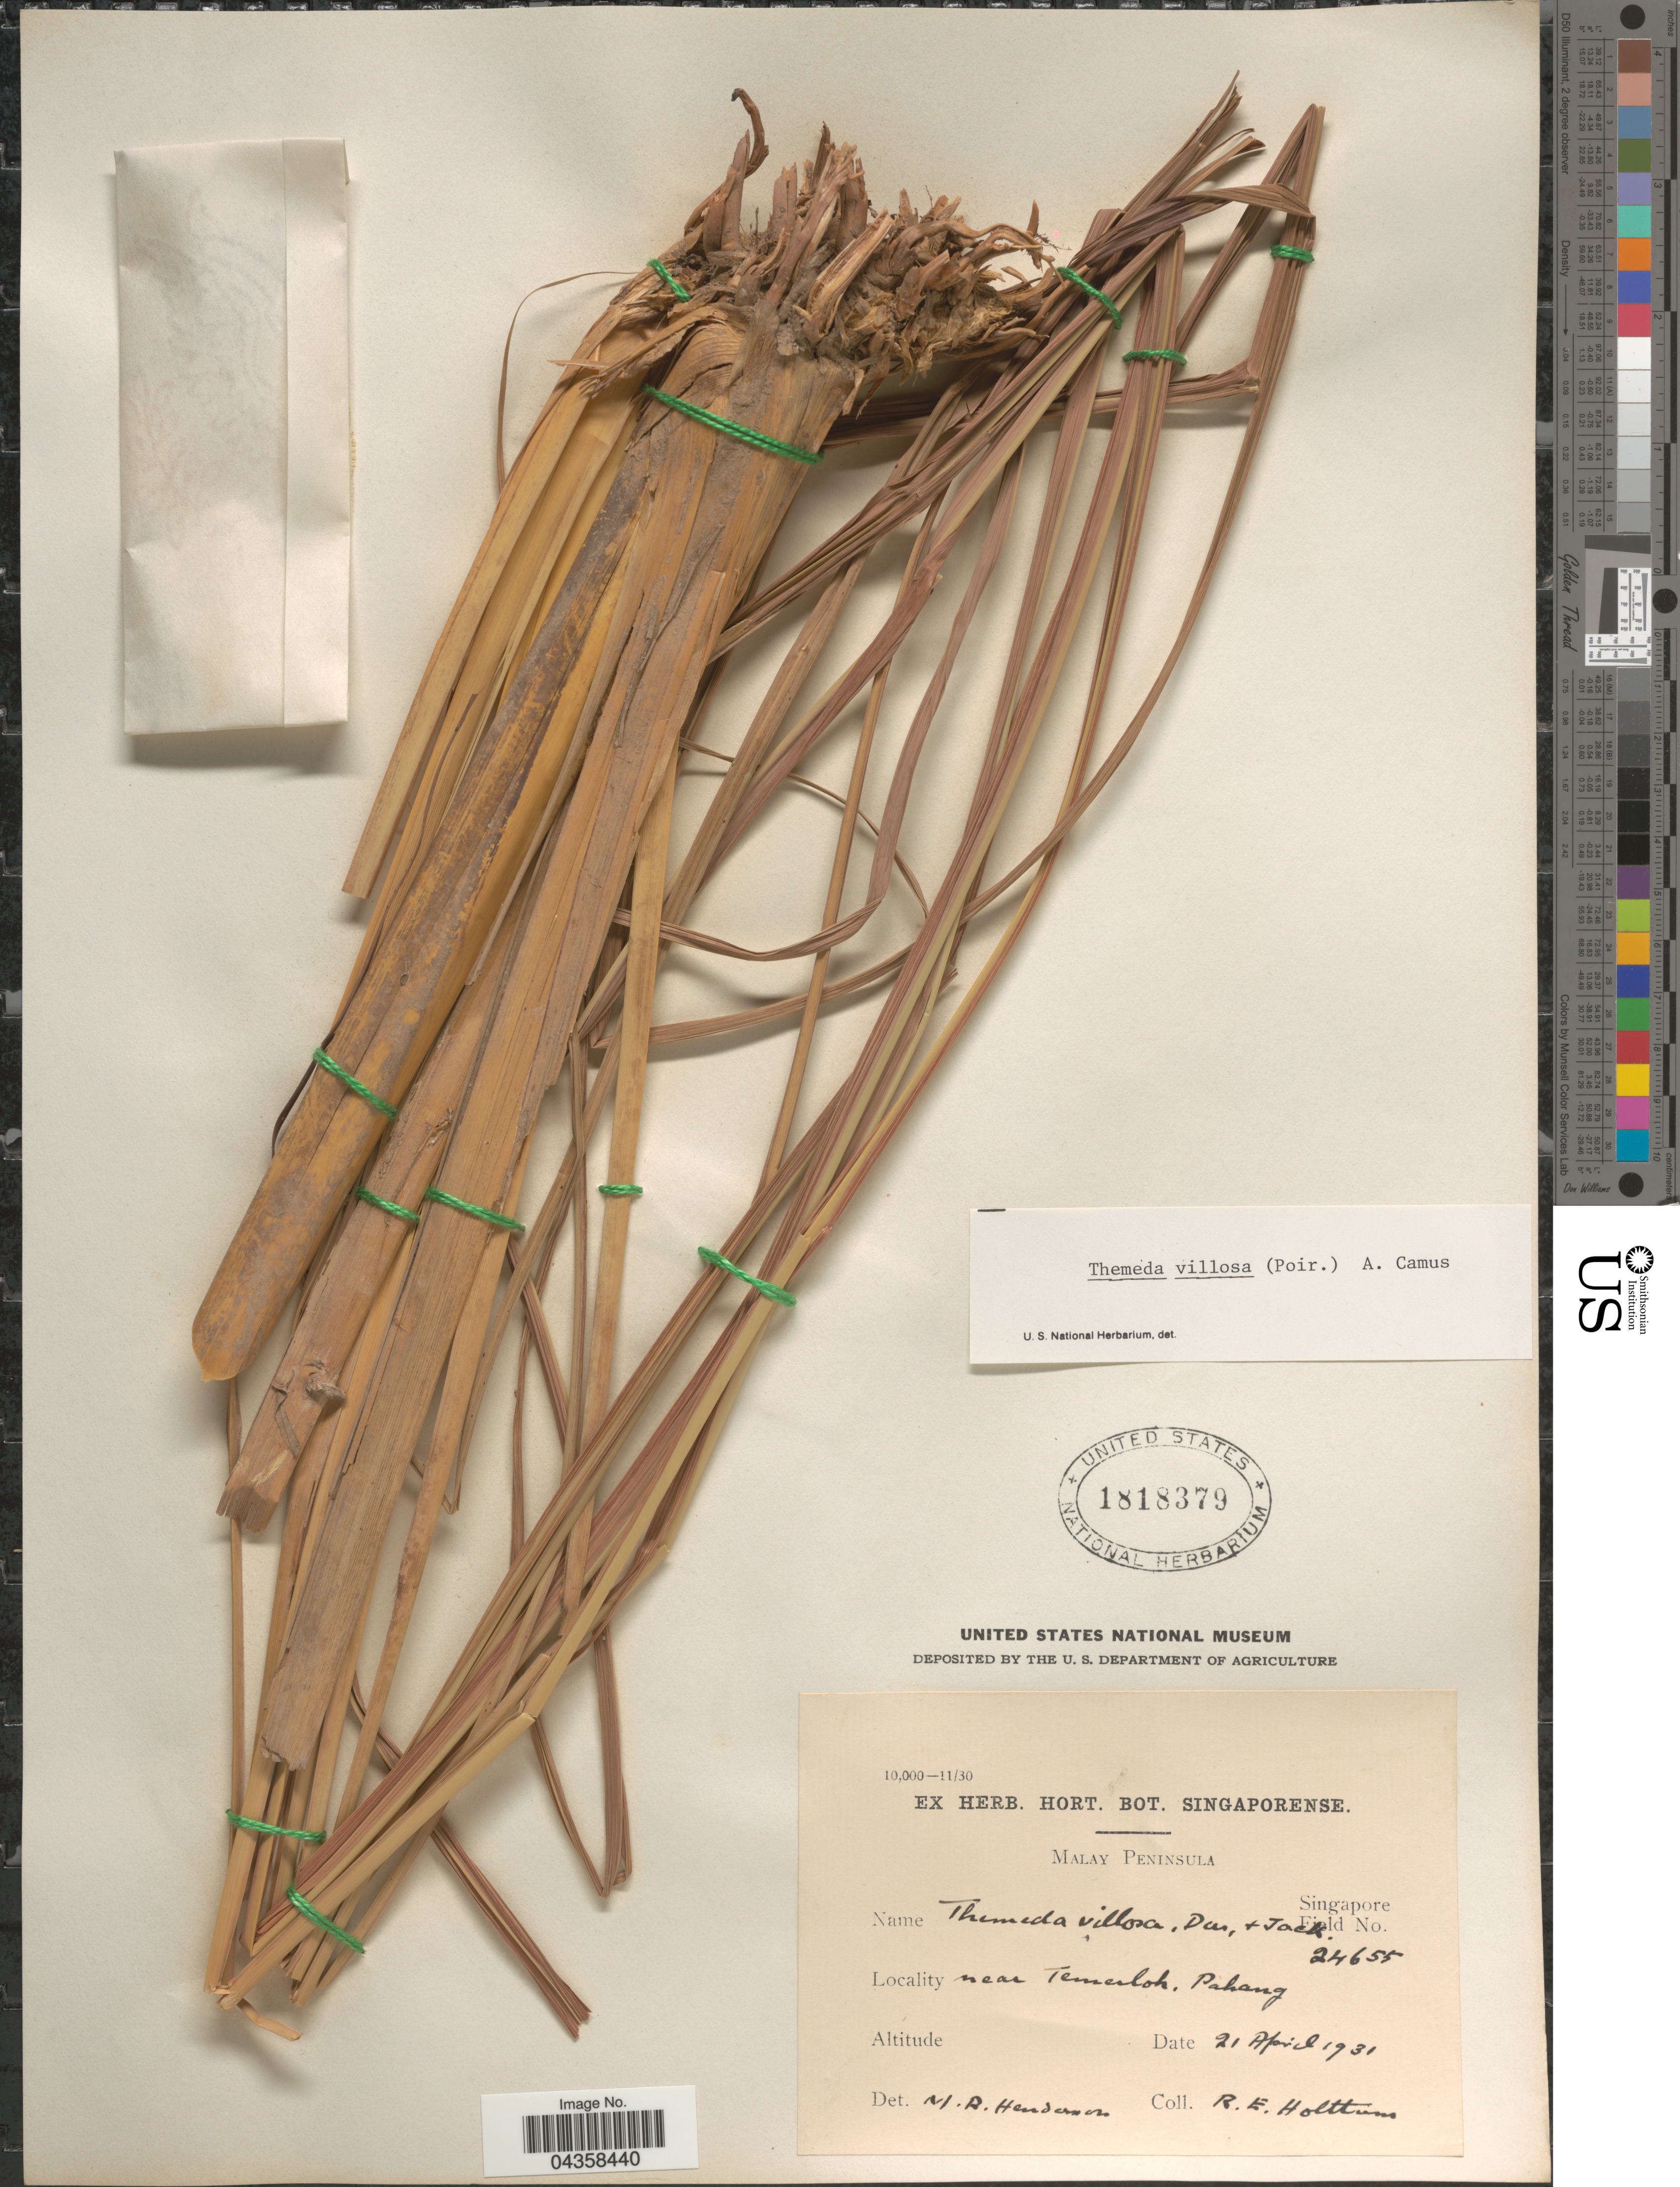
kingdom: Plantae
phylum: Tracheophyta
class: Liliopsida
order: Poales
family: Poaceae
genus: Themeda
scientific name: Themeda villosa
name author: (Lam.) A. Camus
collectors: R. E. Holttum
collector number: Singapore Field 24655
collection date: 1931-04-21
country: Malaysia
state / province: Pahang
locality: Malay Peninsula. Near Temerloh.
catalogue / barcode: US 1818379